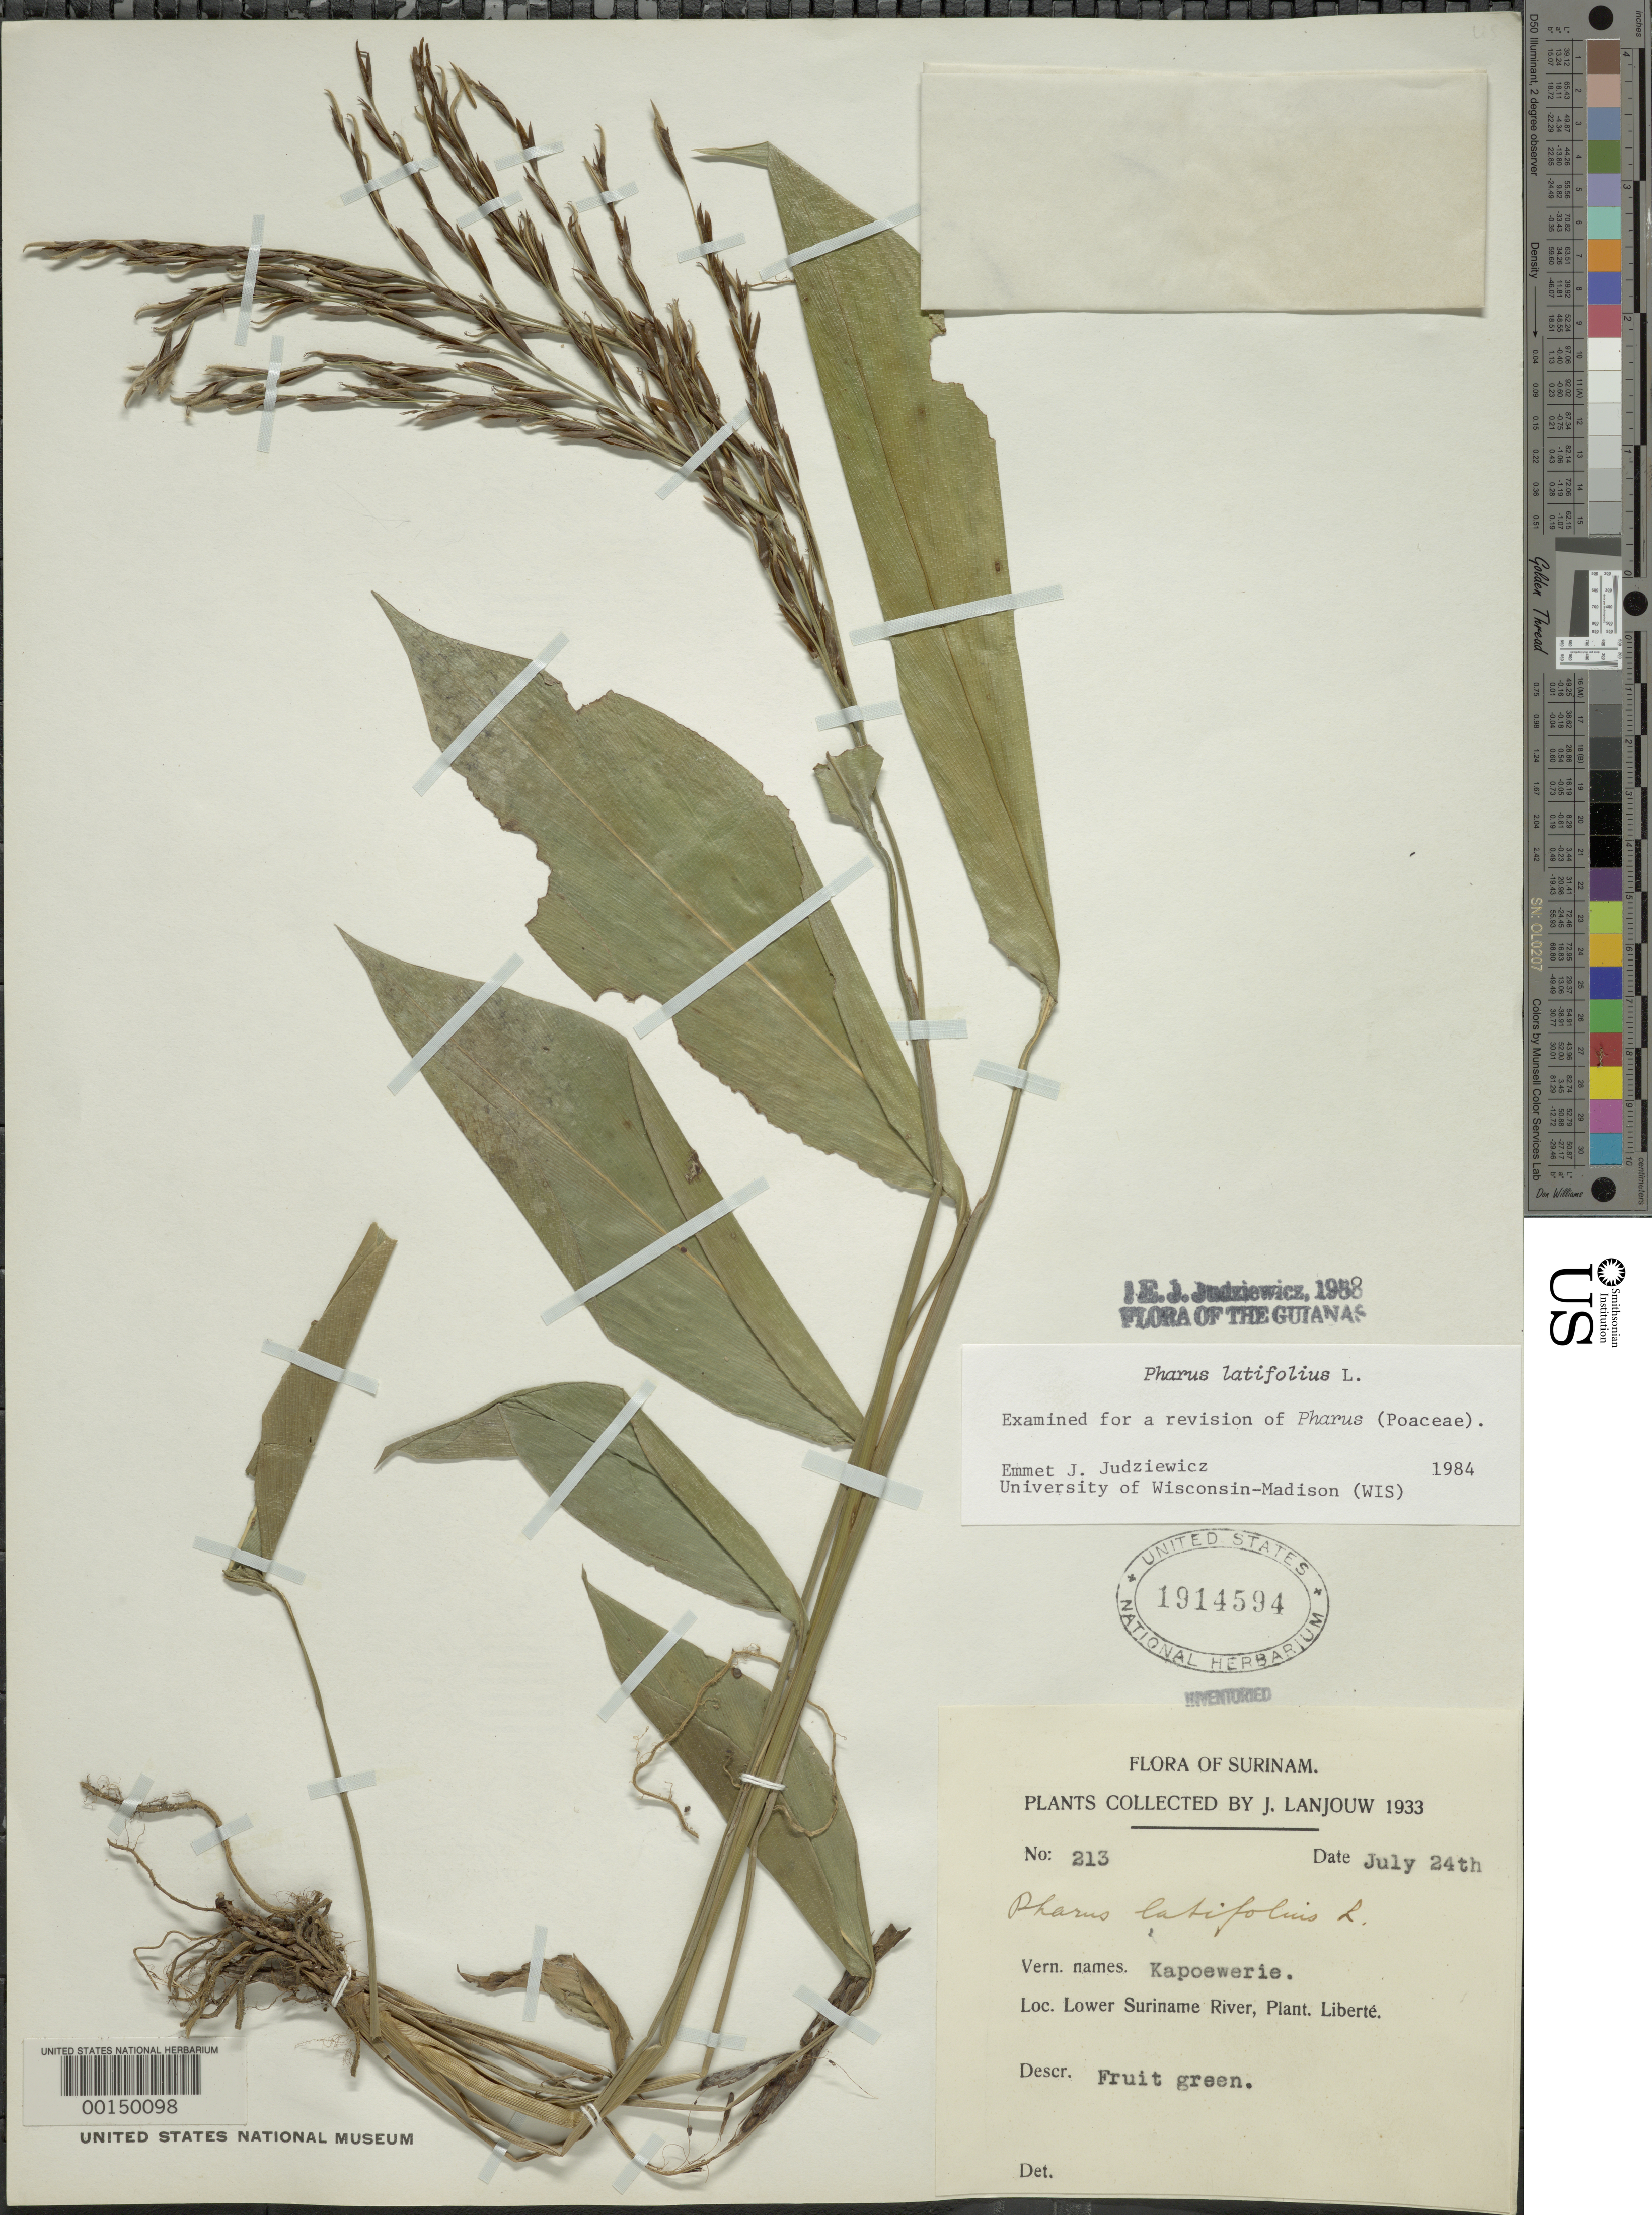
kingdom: Plantae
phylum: Tracheophyta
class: Liliopsida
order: Poales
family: Poaceae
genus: Pharus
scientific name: Pharus latifolius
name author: L.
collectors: J. Lanjouw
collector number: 213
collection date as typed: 24 Jul 1933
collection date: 1933-07-24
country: Suriname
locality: Low suriname river, liberte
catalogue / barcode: US 1914594